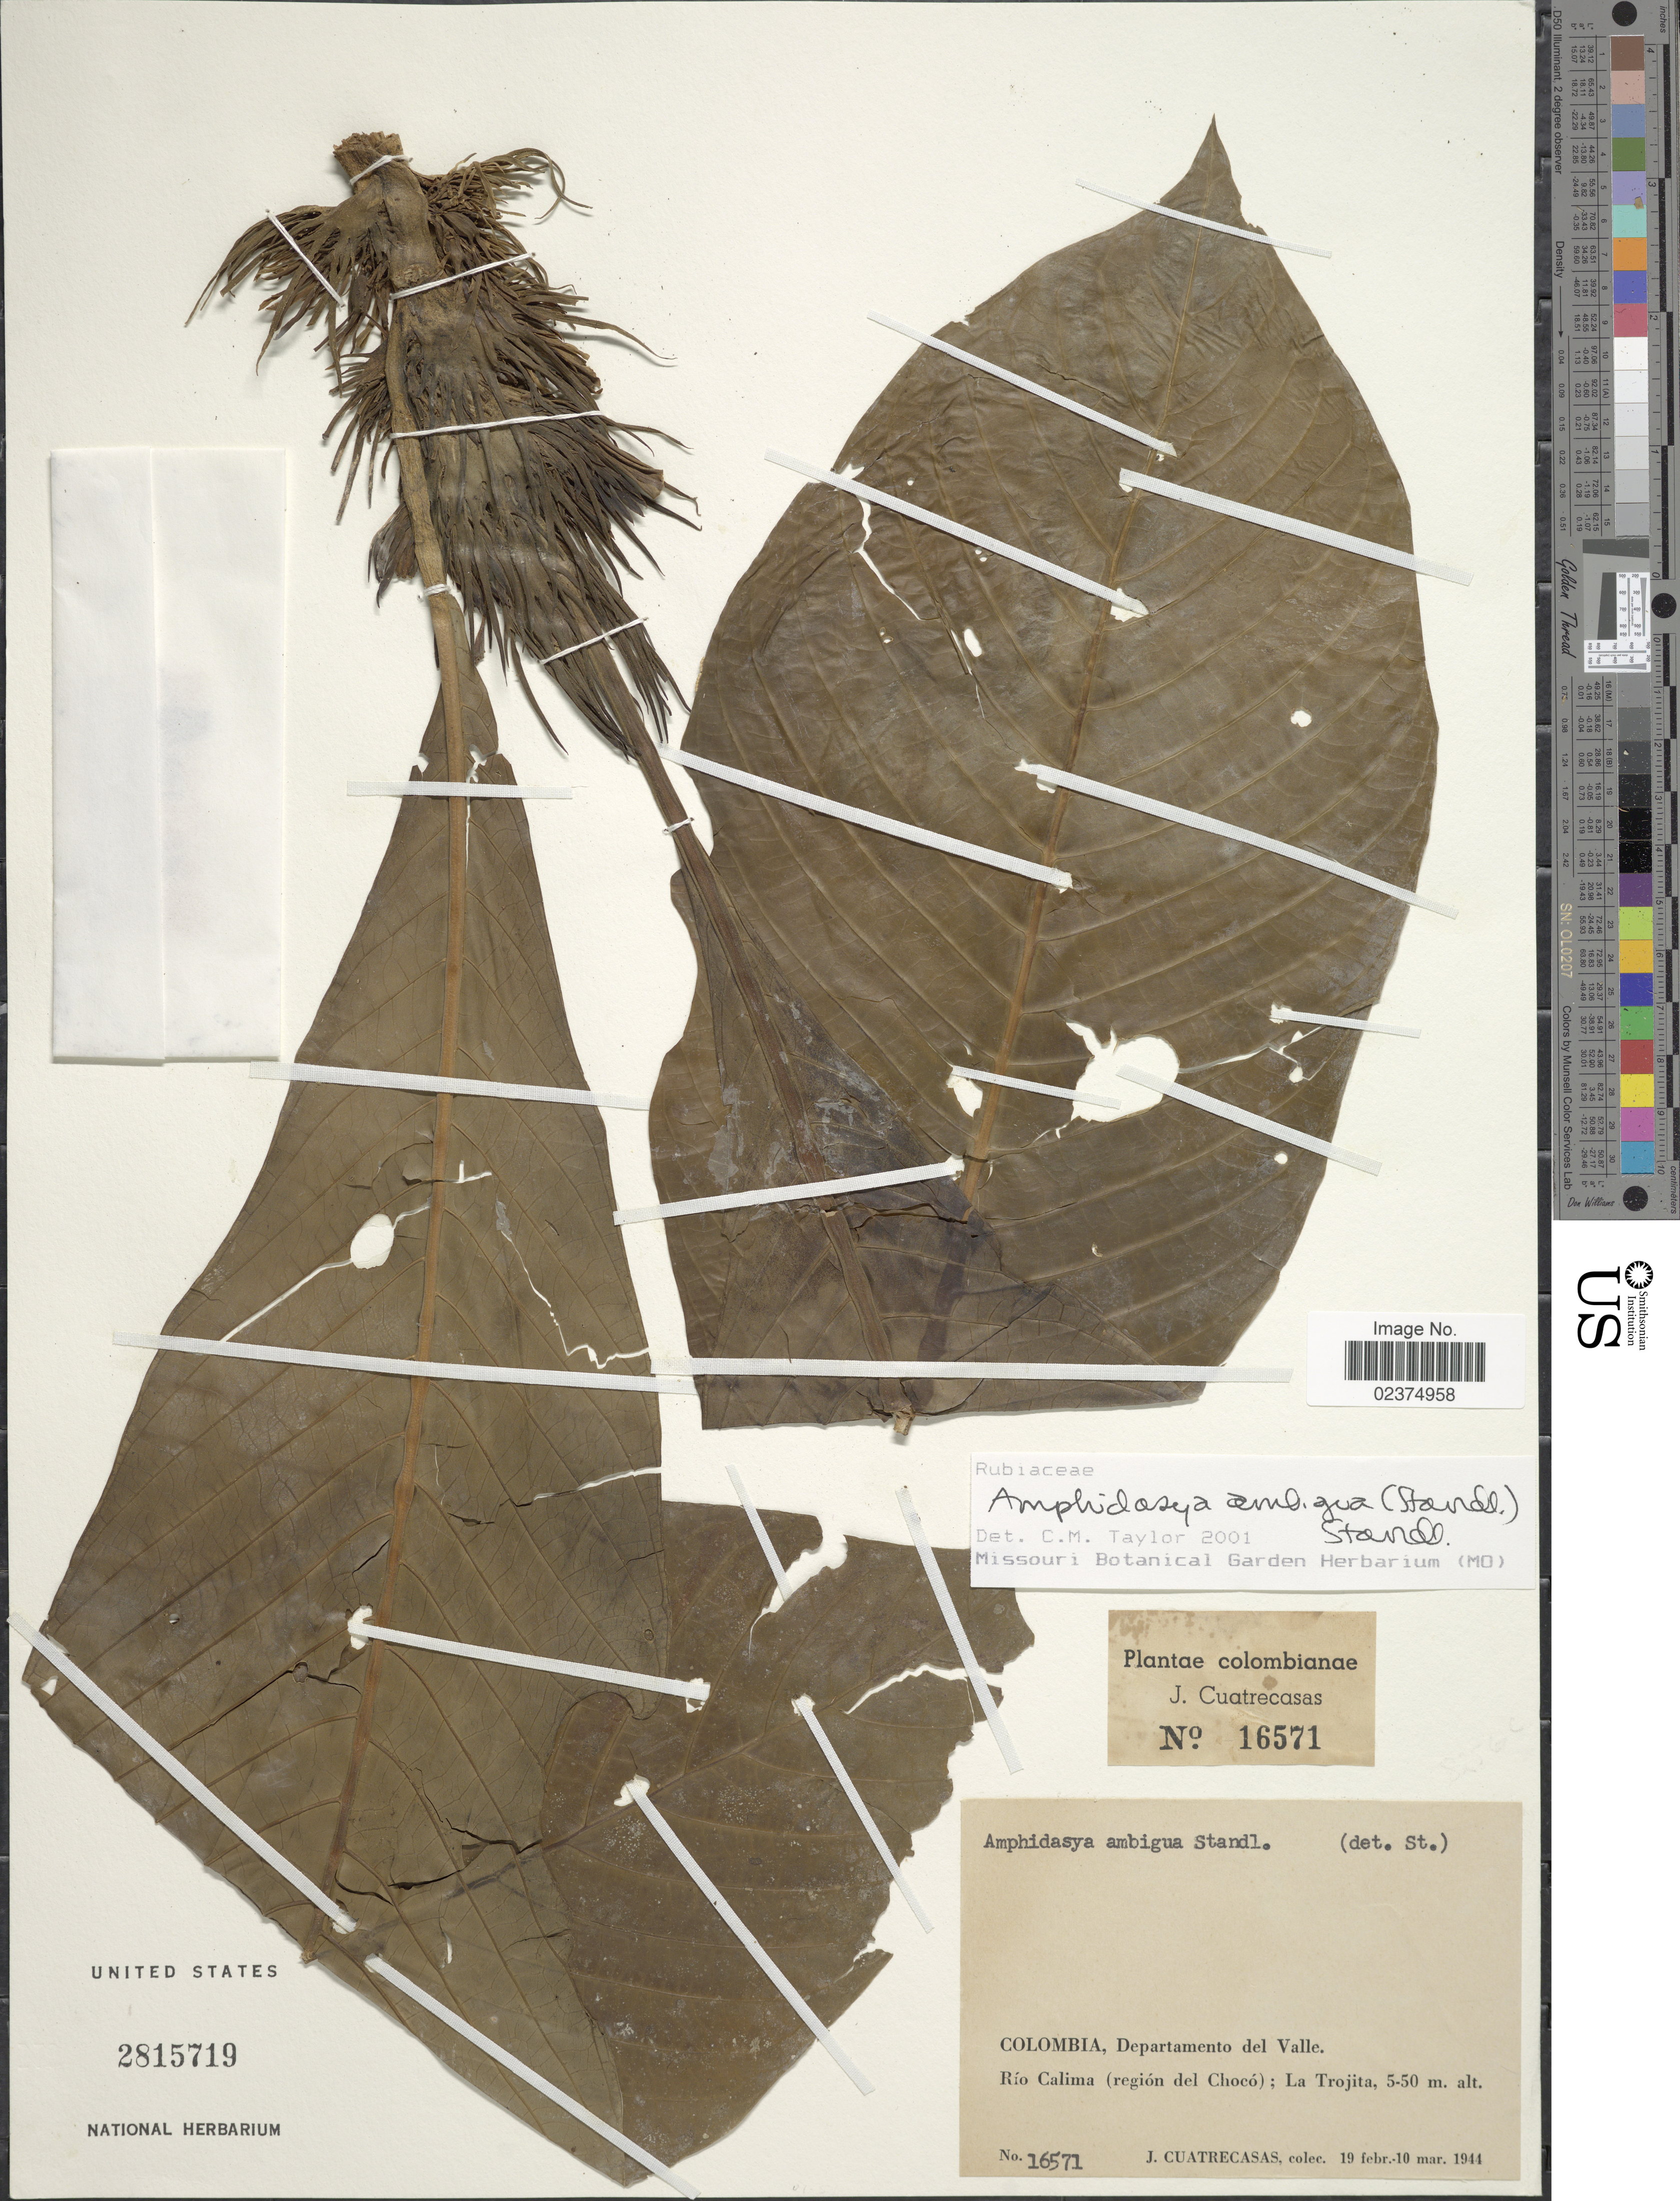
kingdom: Plantae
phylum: Tracheophyta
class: Magnoliopsida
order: Gentianales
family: Rubiaceae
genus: Amphidasya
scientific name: Amphidasya ambigua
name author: Standl.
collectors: J. Cuatrecasas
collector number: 16571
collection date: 1944-02-19/1944-03-10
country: Colombia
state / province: Valle del Cauca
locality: Departamento del Valle, Rio Calima (region del Choco); La Trojita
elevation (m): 5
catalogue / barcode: US 2815719